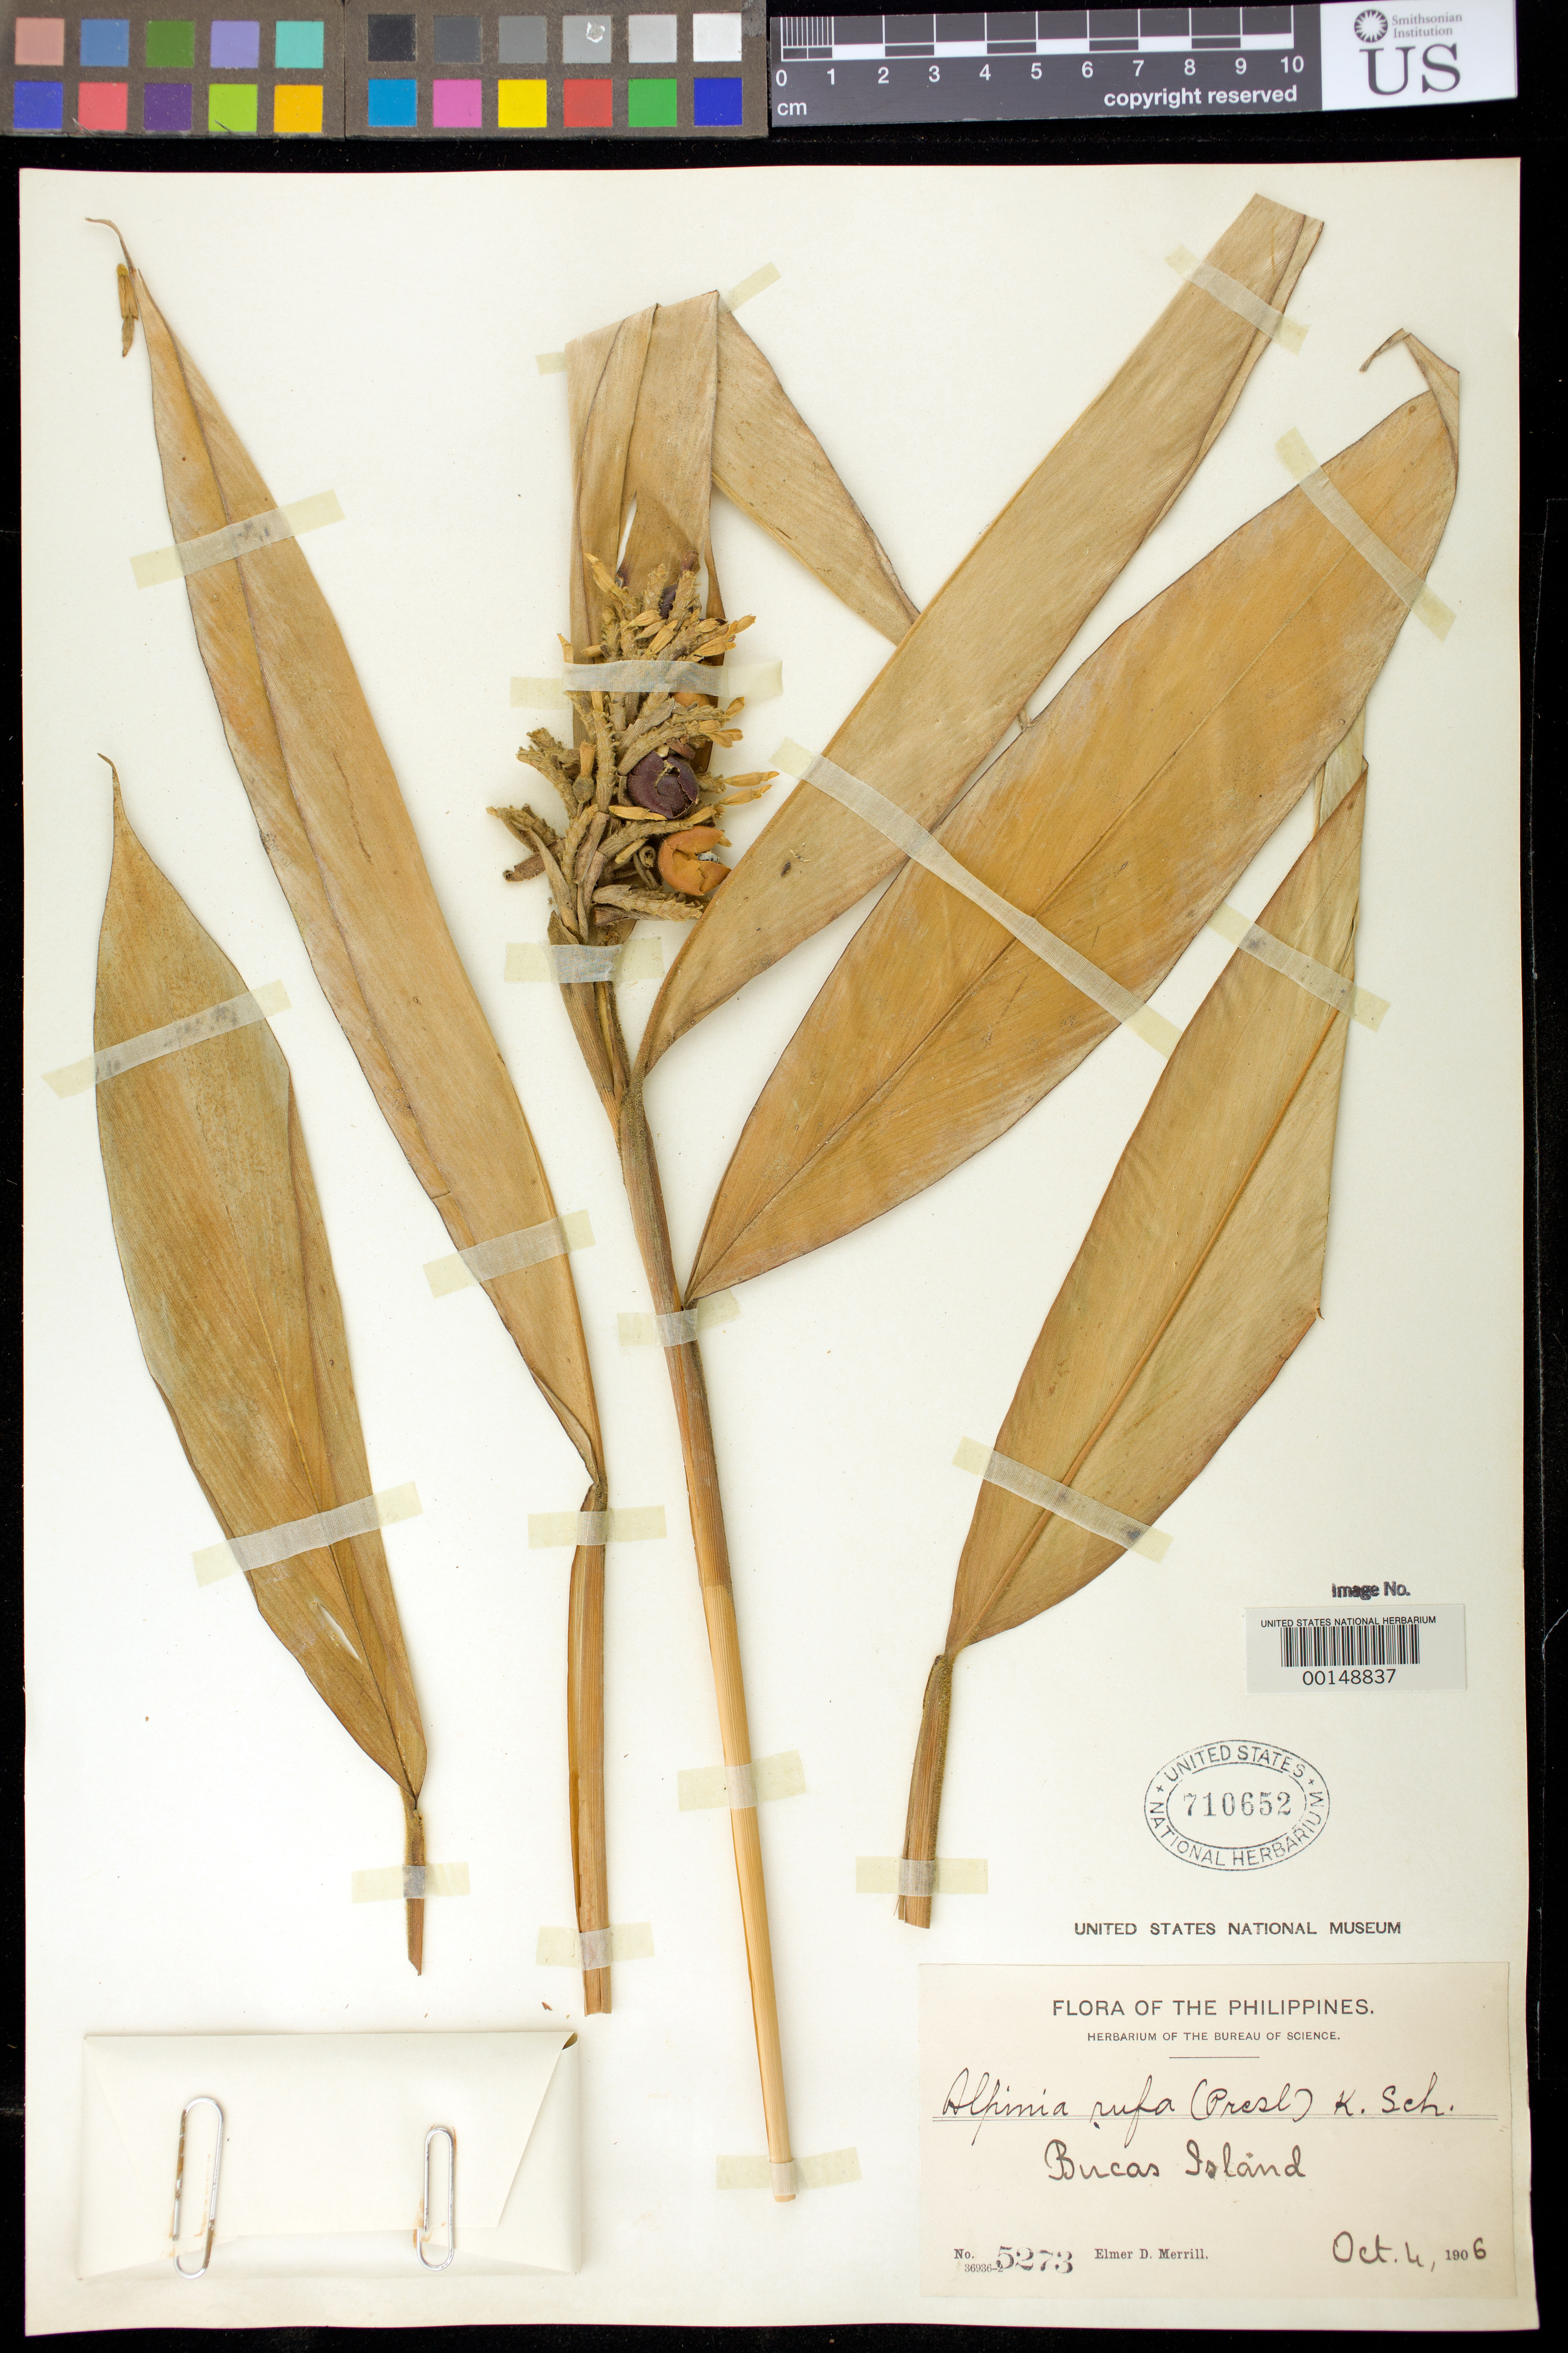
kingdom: Plantae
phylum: Tracheophyta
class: Liliopsida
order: Zingiberales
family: Zingiberaceae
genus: Alpinia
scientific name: Alpinia rufa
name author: (C. Presl) Náves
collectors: E. D. Merrill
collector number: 5273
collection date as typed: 04 Oct 1906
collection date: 1906-10-04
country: Philippines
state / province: Caraga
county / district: Surigao del Norte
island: Mindanao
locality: Bucas is., bucas i. (?)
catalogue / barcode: US 710652